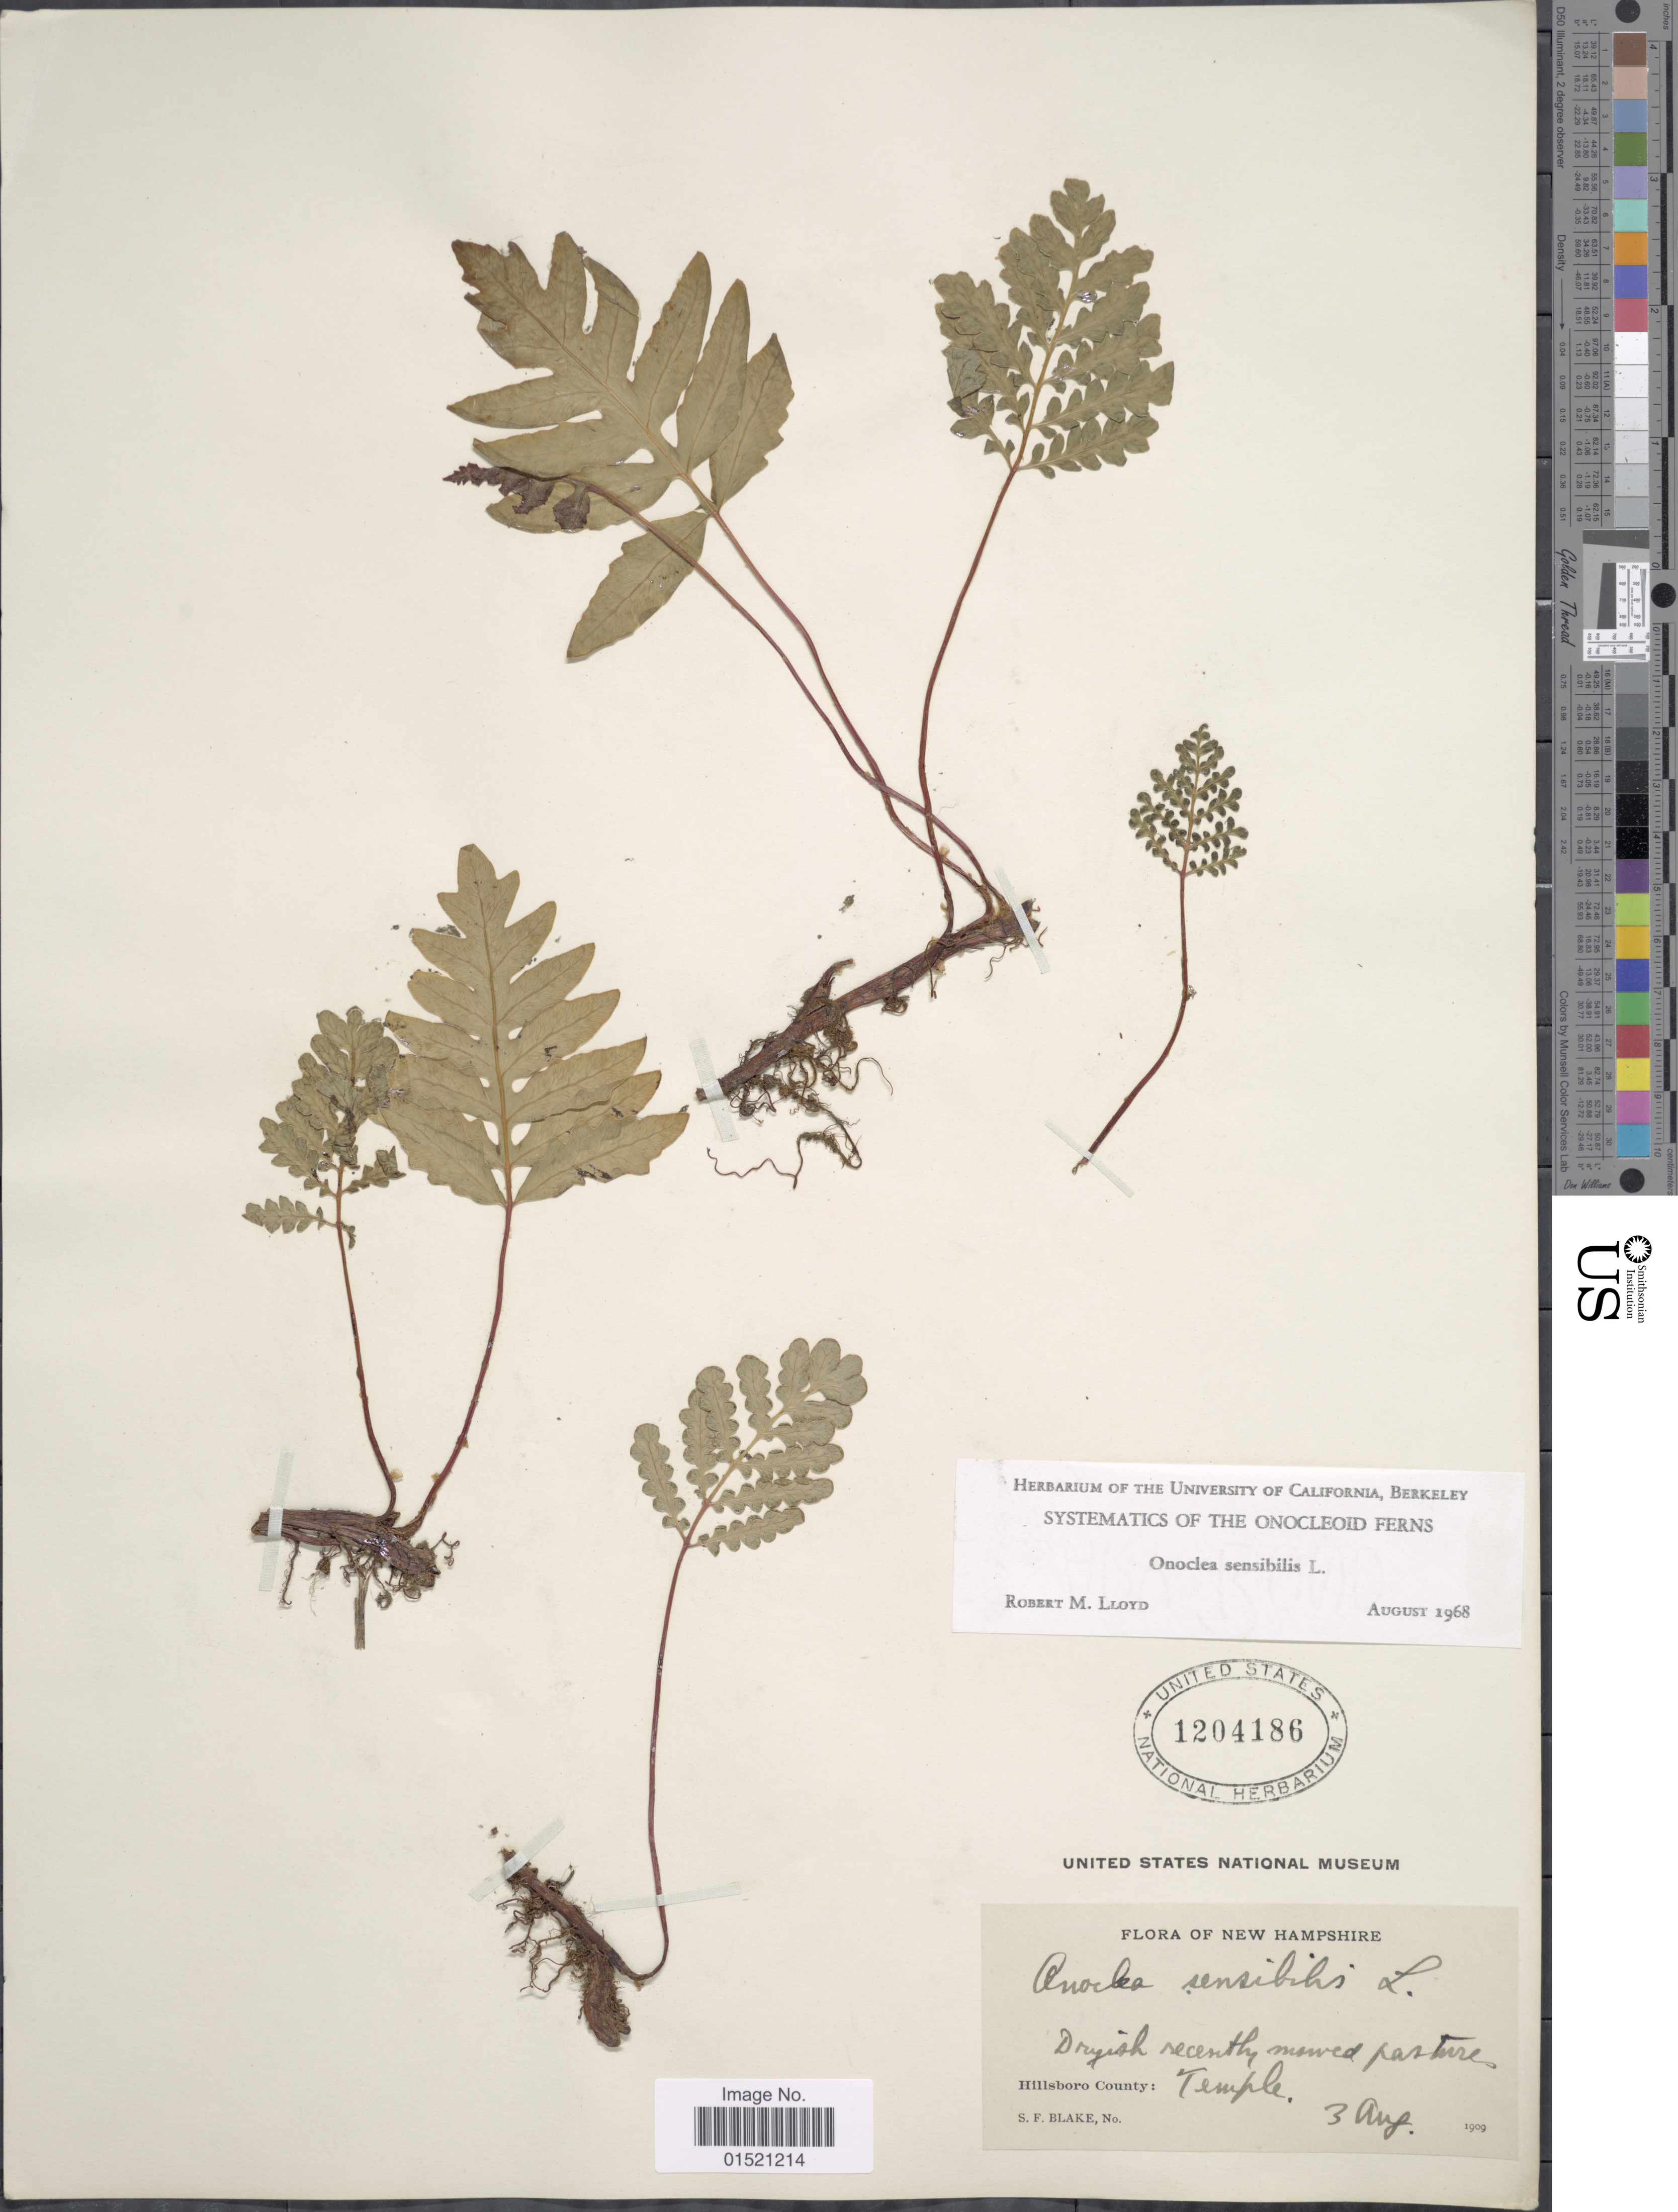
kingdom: Plantae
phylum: Tracheophyta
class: Polypodiopsida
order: Polypodiales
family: Onocleaceae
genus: Onoclea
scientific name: Onoclea sensibilis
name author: L.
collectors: S. Blake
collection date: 1909-08-03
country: United States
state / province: New Hampshire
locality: Hillboro County: Temple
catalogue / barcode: US 1204186